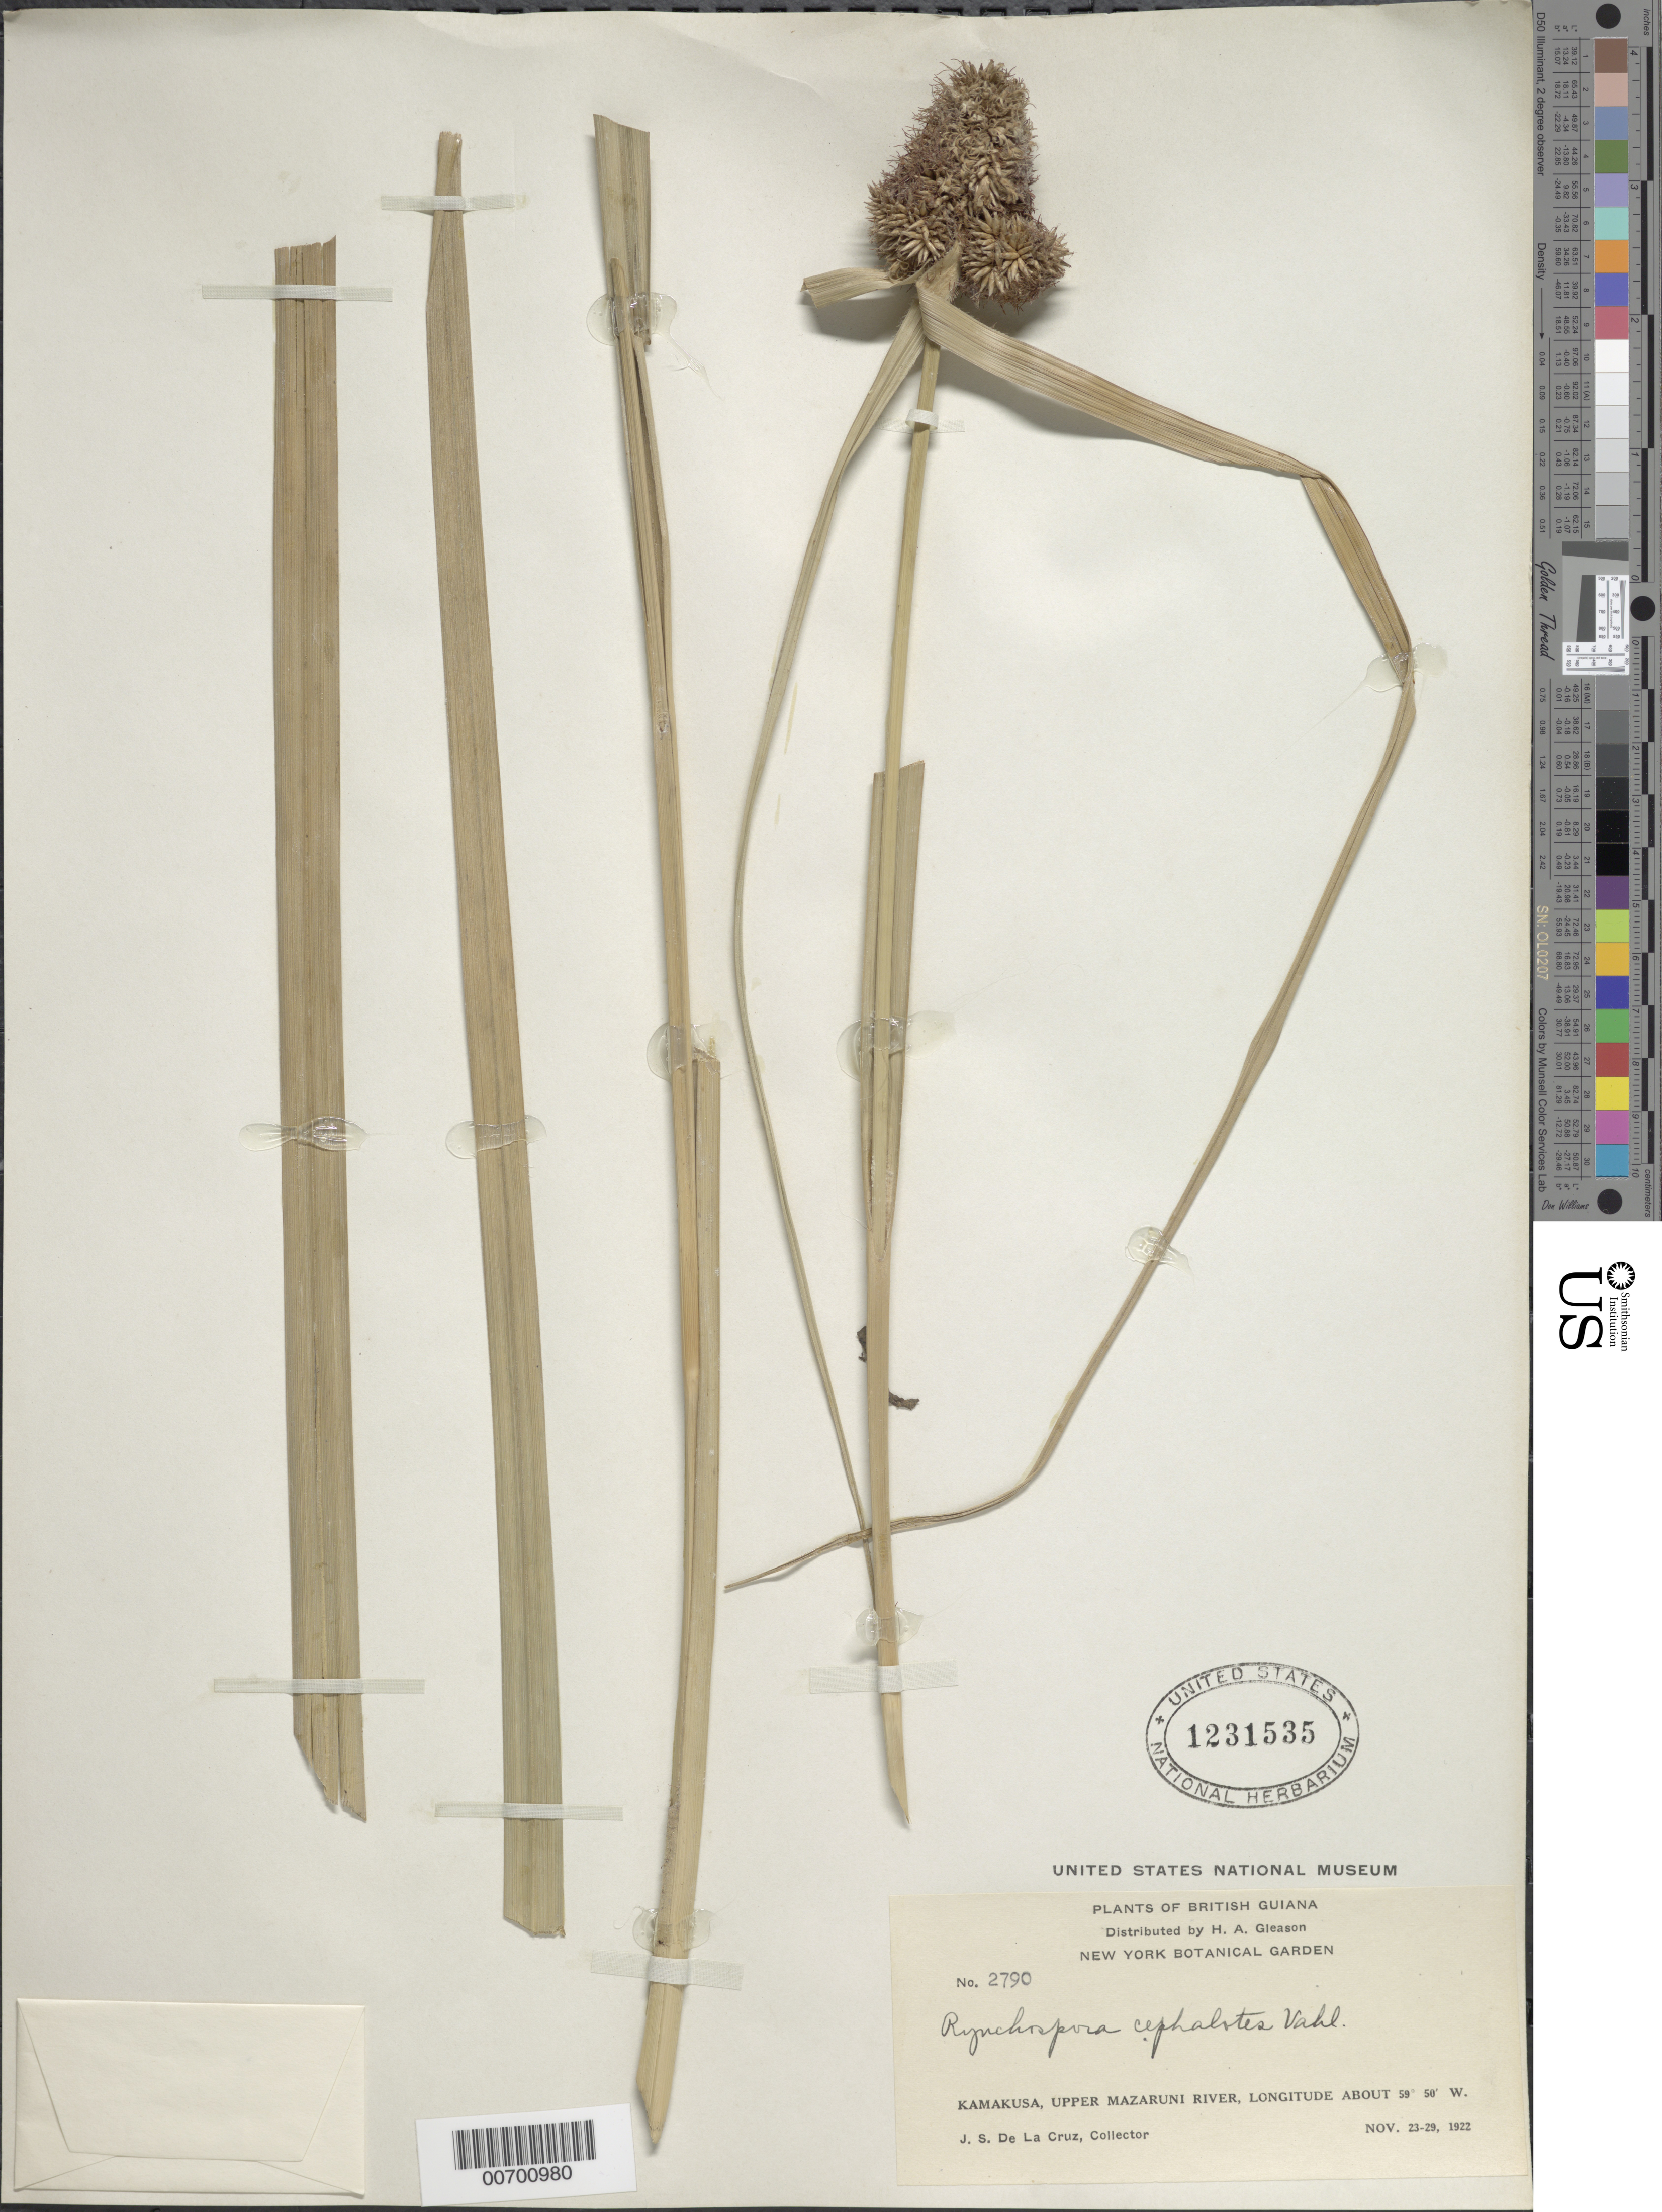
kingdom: Plantae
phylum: Tracheophyta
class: Liliopsida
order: Poales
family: Cyperaceae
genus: Rhynchospora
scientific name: Rhynchospora cephalotes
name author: (L.) Vahl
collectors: J. S. de la Cruz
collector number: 2790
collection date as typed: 23-Nov-22 to 29-Nov-22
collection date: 1922-11-23/1922-11-29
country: Guyana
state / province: Cuyuni-Mazaruni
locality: Kamakusa, Upper Mazaruni R.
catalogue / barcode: US 1231535